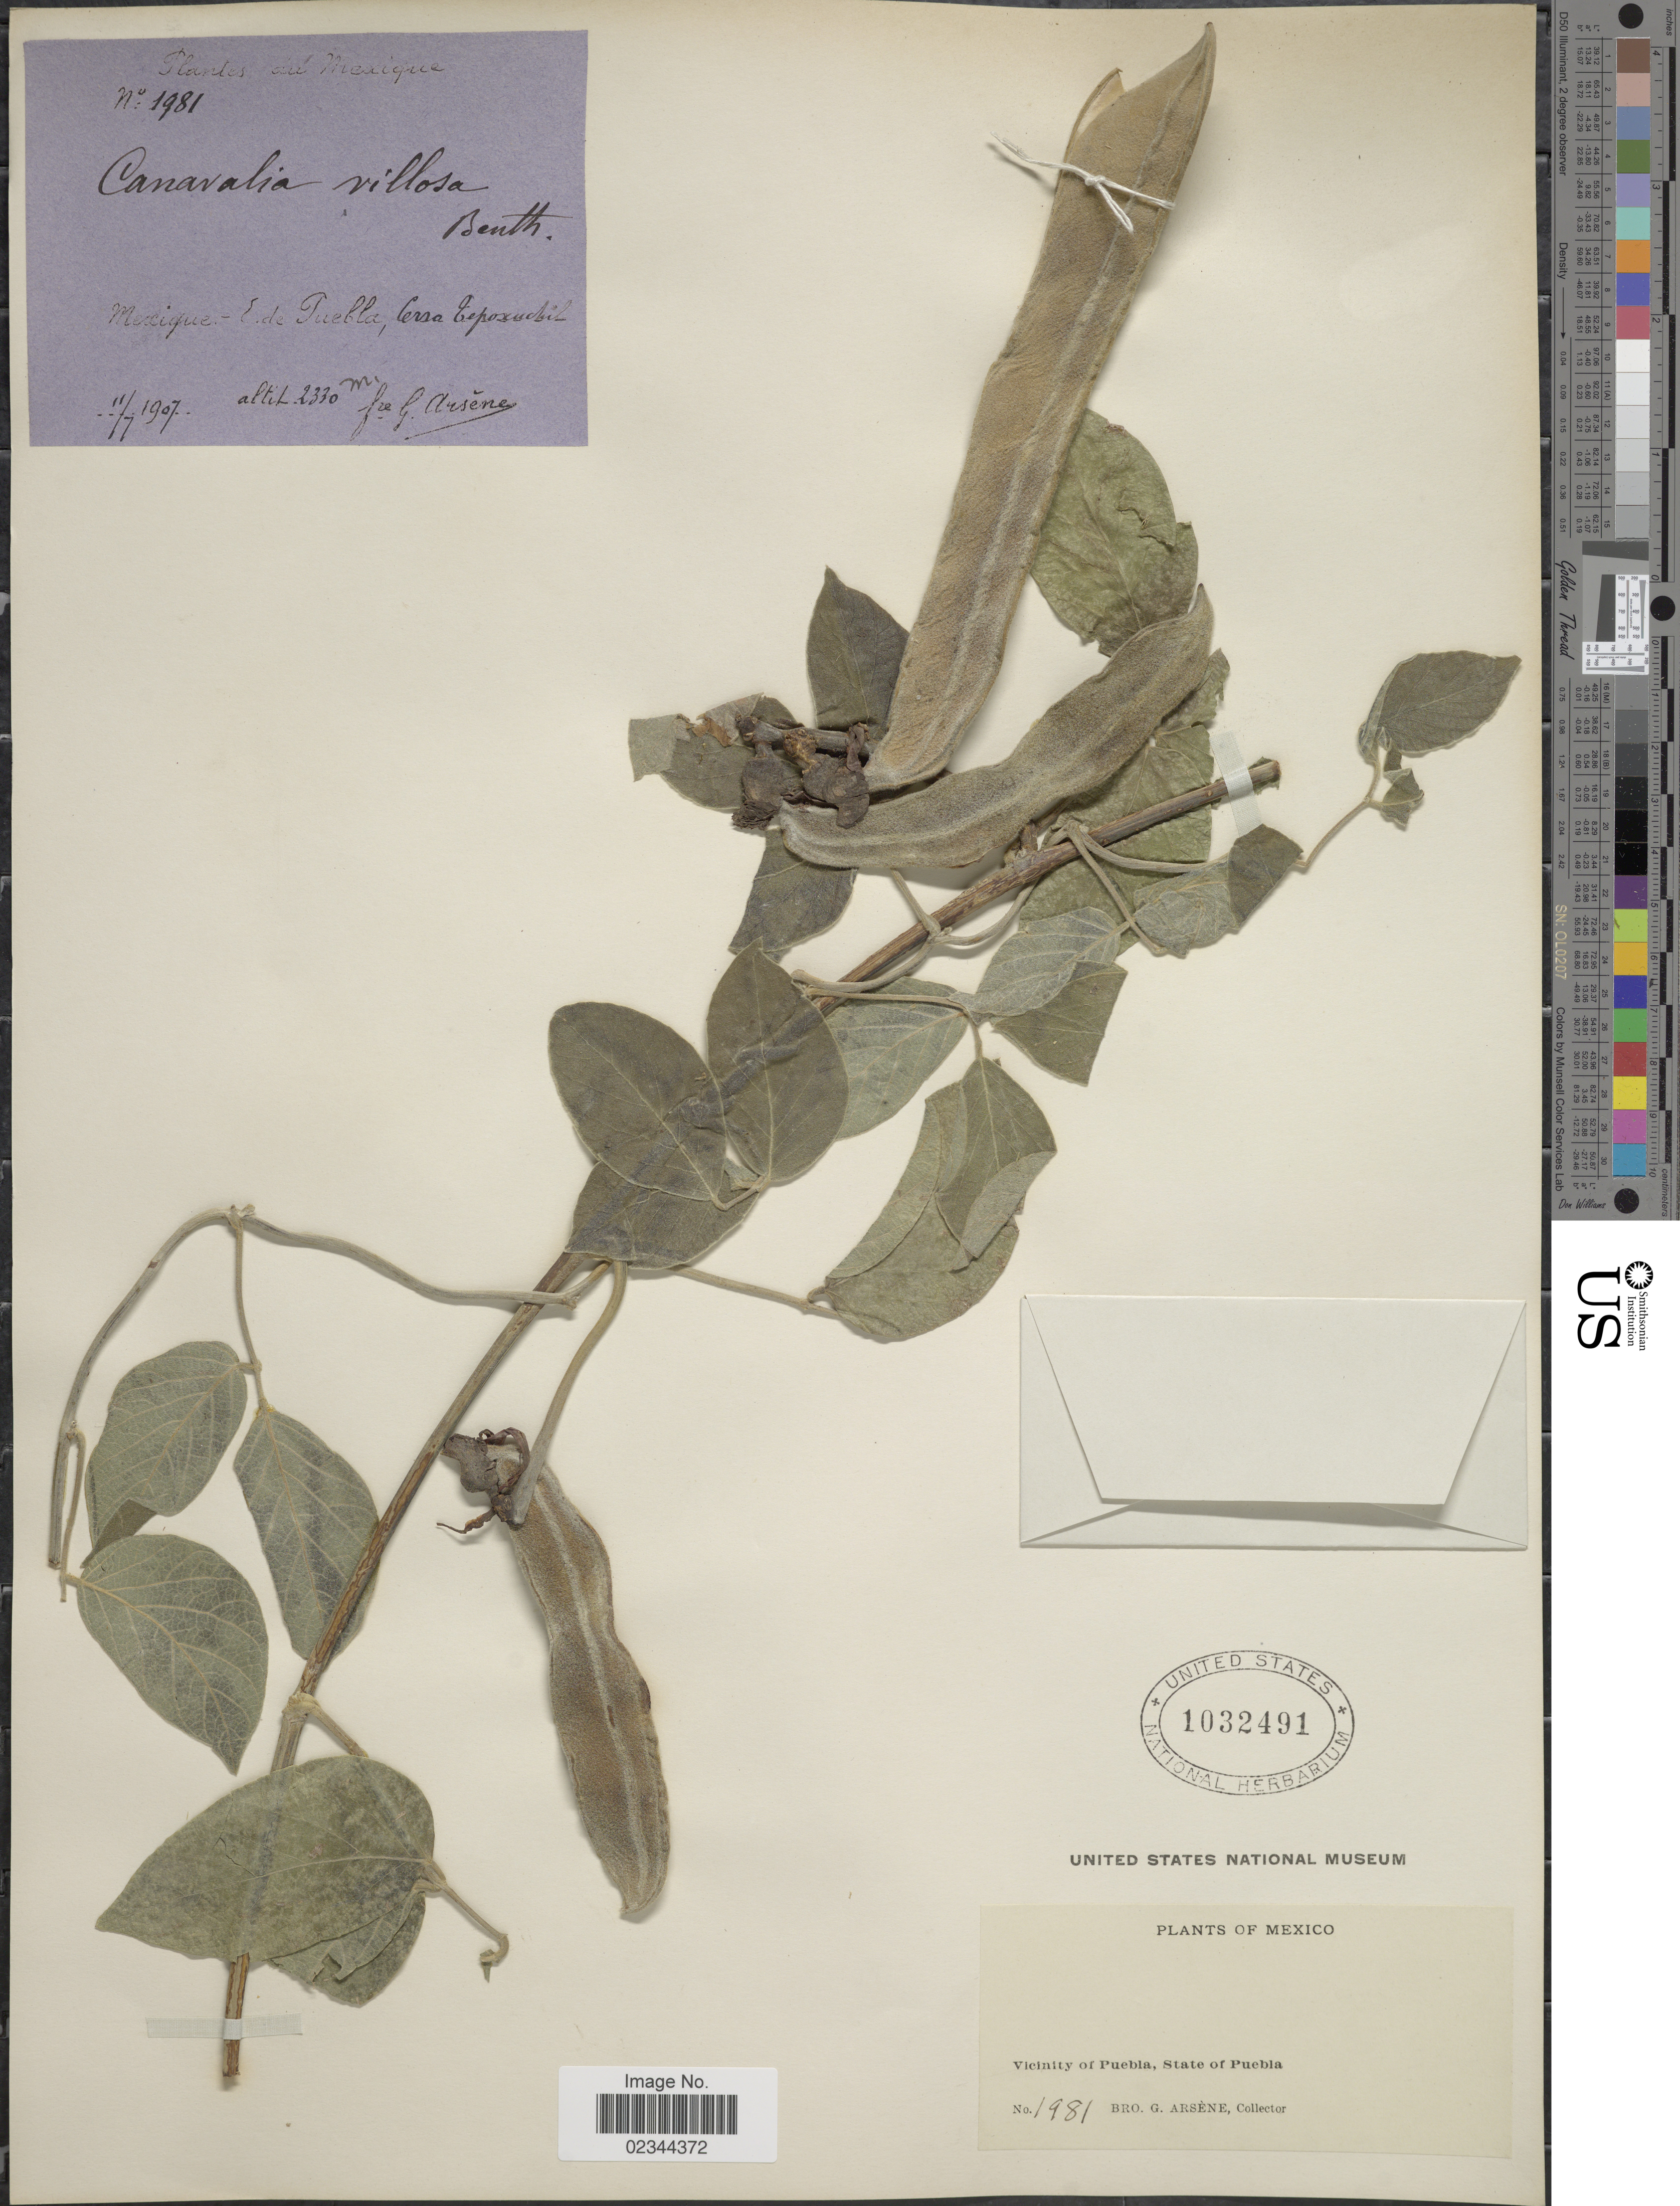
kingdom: Plantae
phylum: Tracheophyta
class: Magnoliopsida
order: Fabales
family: Fabaceae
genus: Canavalia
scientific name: Canavalia villosa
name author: Benth.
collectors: Bro. G. Arsène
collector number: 1981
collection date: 1907-07-11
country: Mexico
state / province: Puebla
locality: Cerro Tepoxuchil, Vicinity of Puebla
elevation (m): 2330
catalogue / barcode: US 1032491